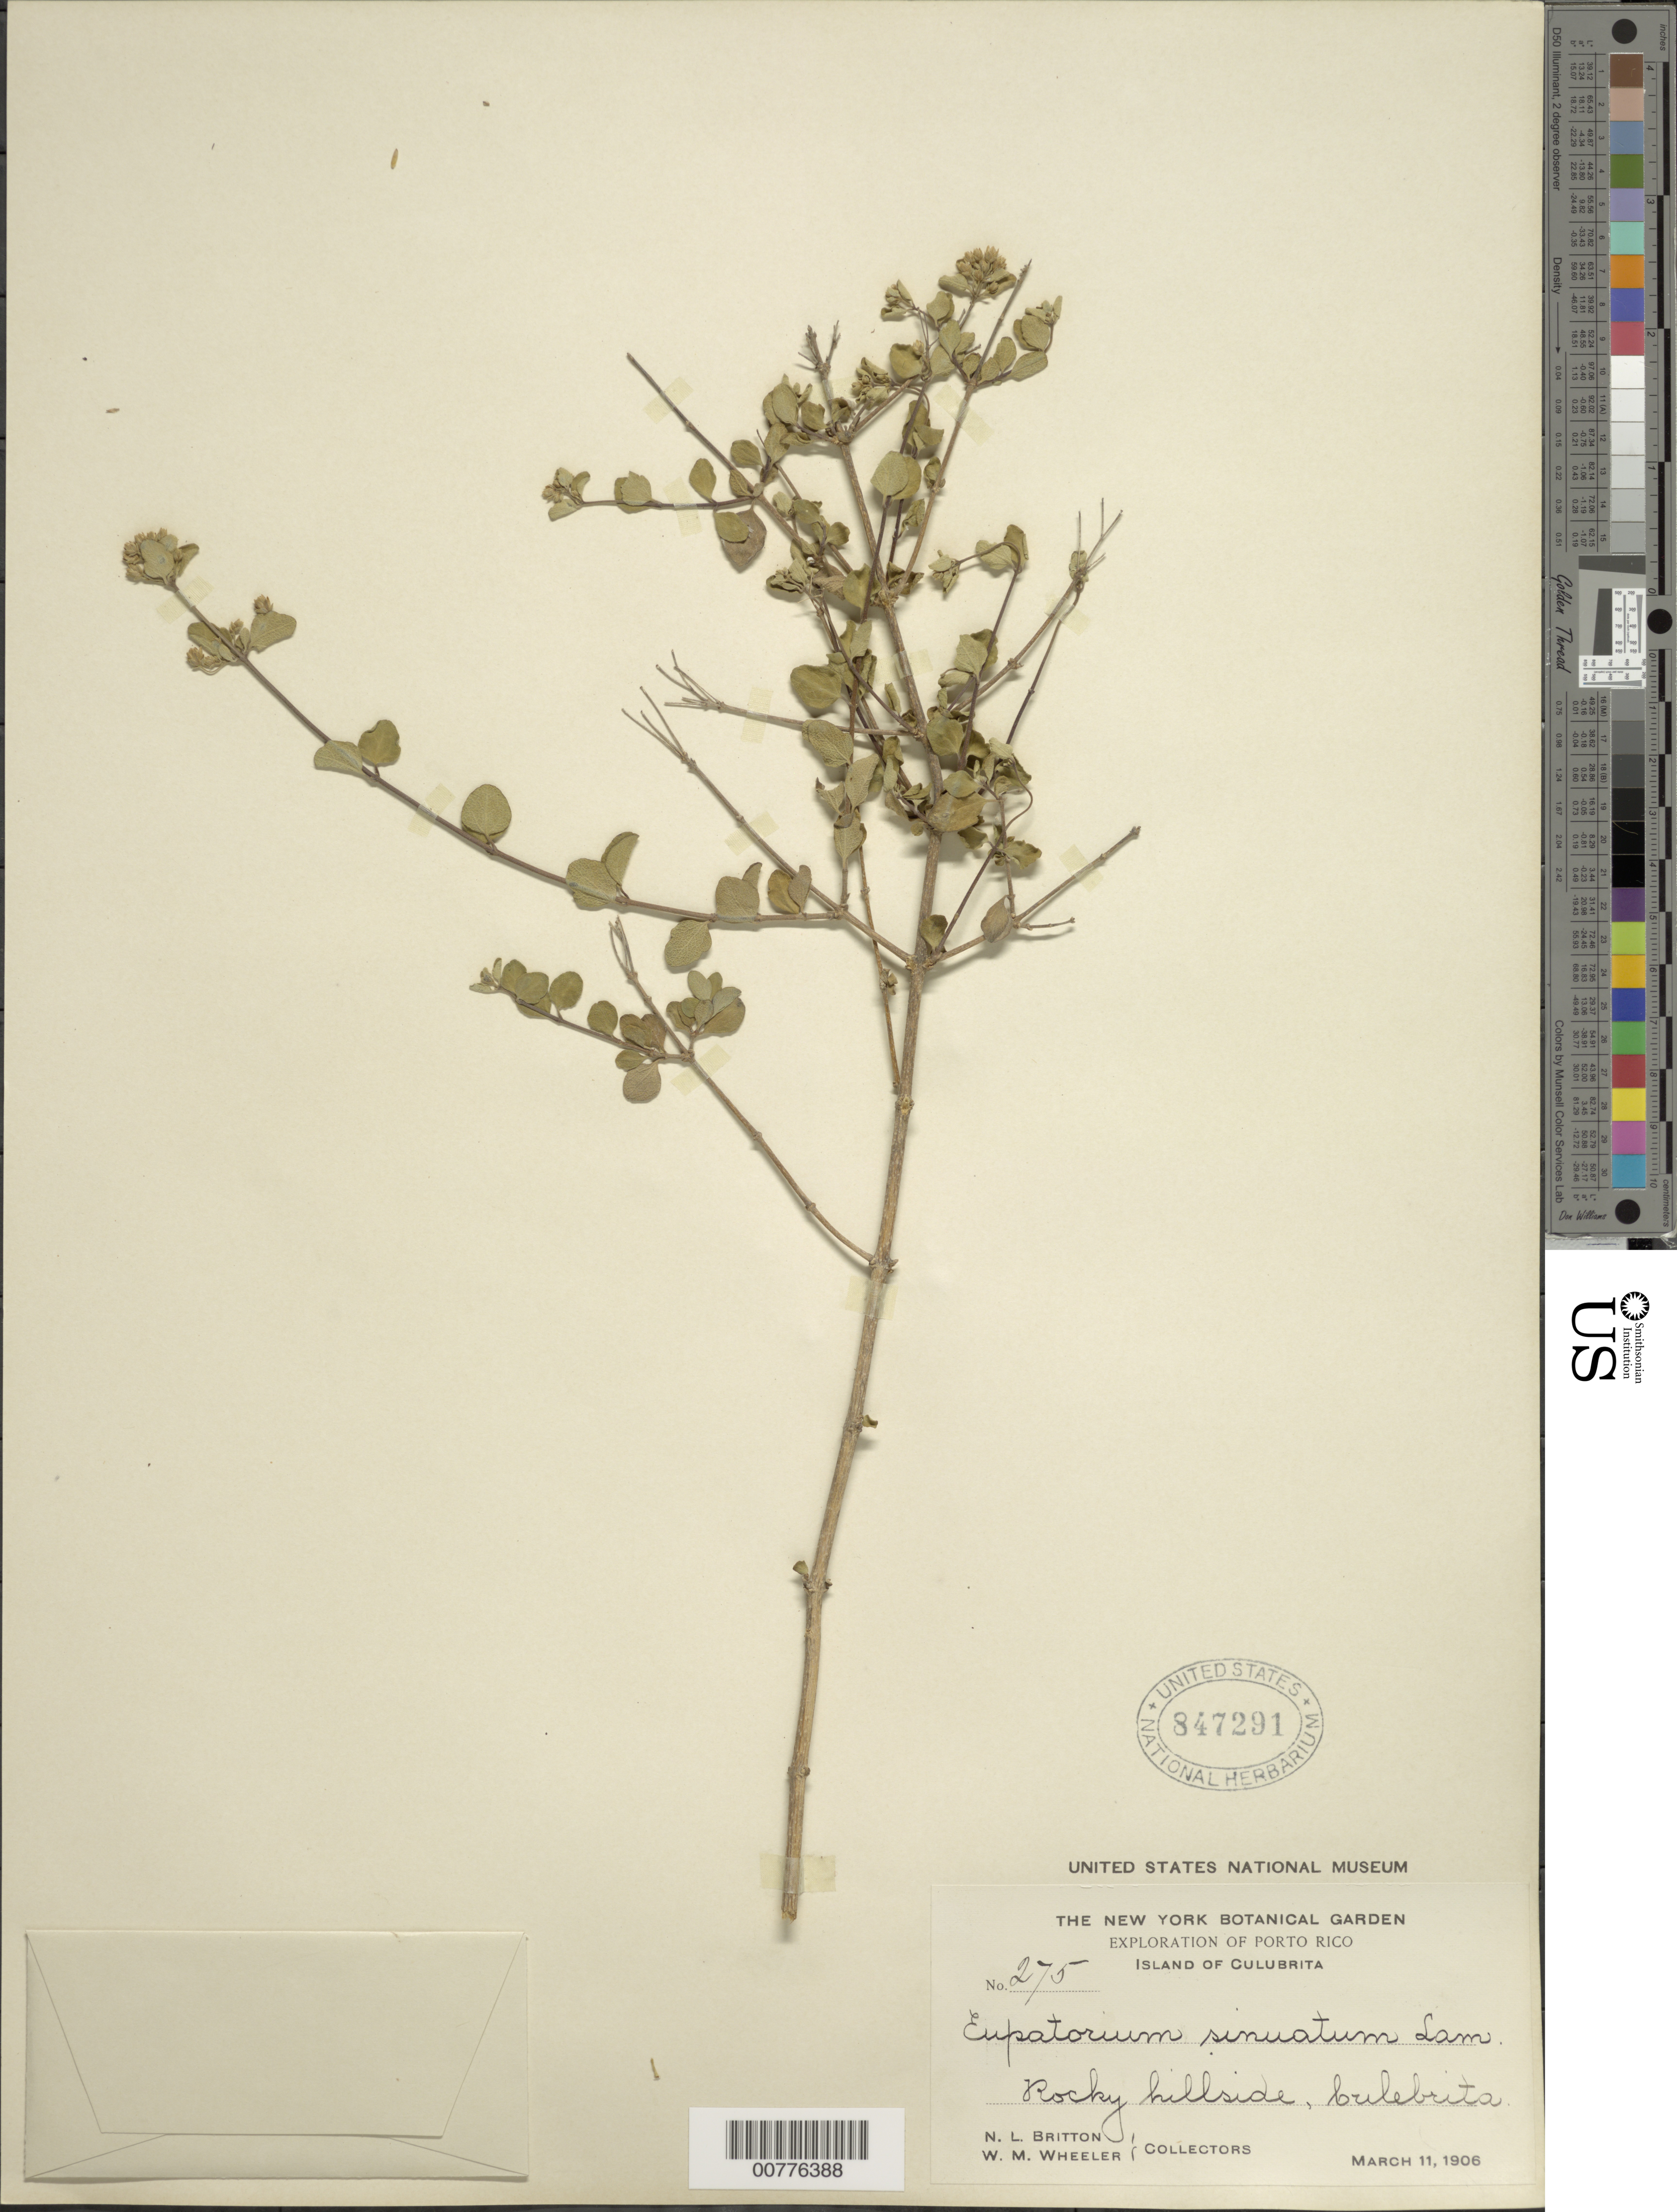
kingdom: Plantae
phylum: Tracheophyta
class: Magnoliopsida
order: Asterales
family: Asteraceae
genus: Chromolaena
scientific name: Chromolaena sinuata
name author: (Lam.) R.M. King & H. Rob.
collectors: N. Britton & W. Wheeler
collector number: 275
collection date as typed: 11 Mar 1906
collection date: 1906-03-11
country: Puerto Rico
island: Culebrita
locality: Culebrita, Rocky hillside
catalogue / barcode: US 847291